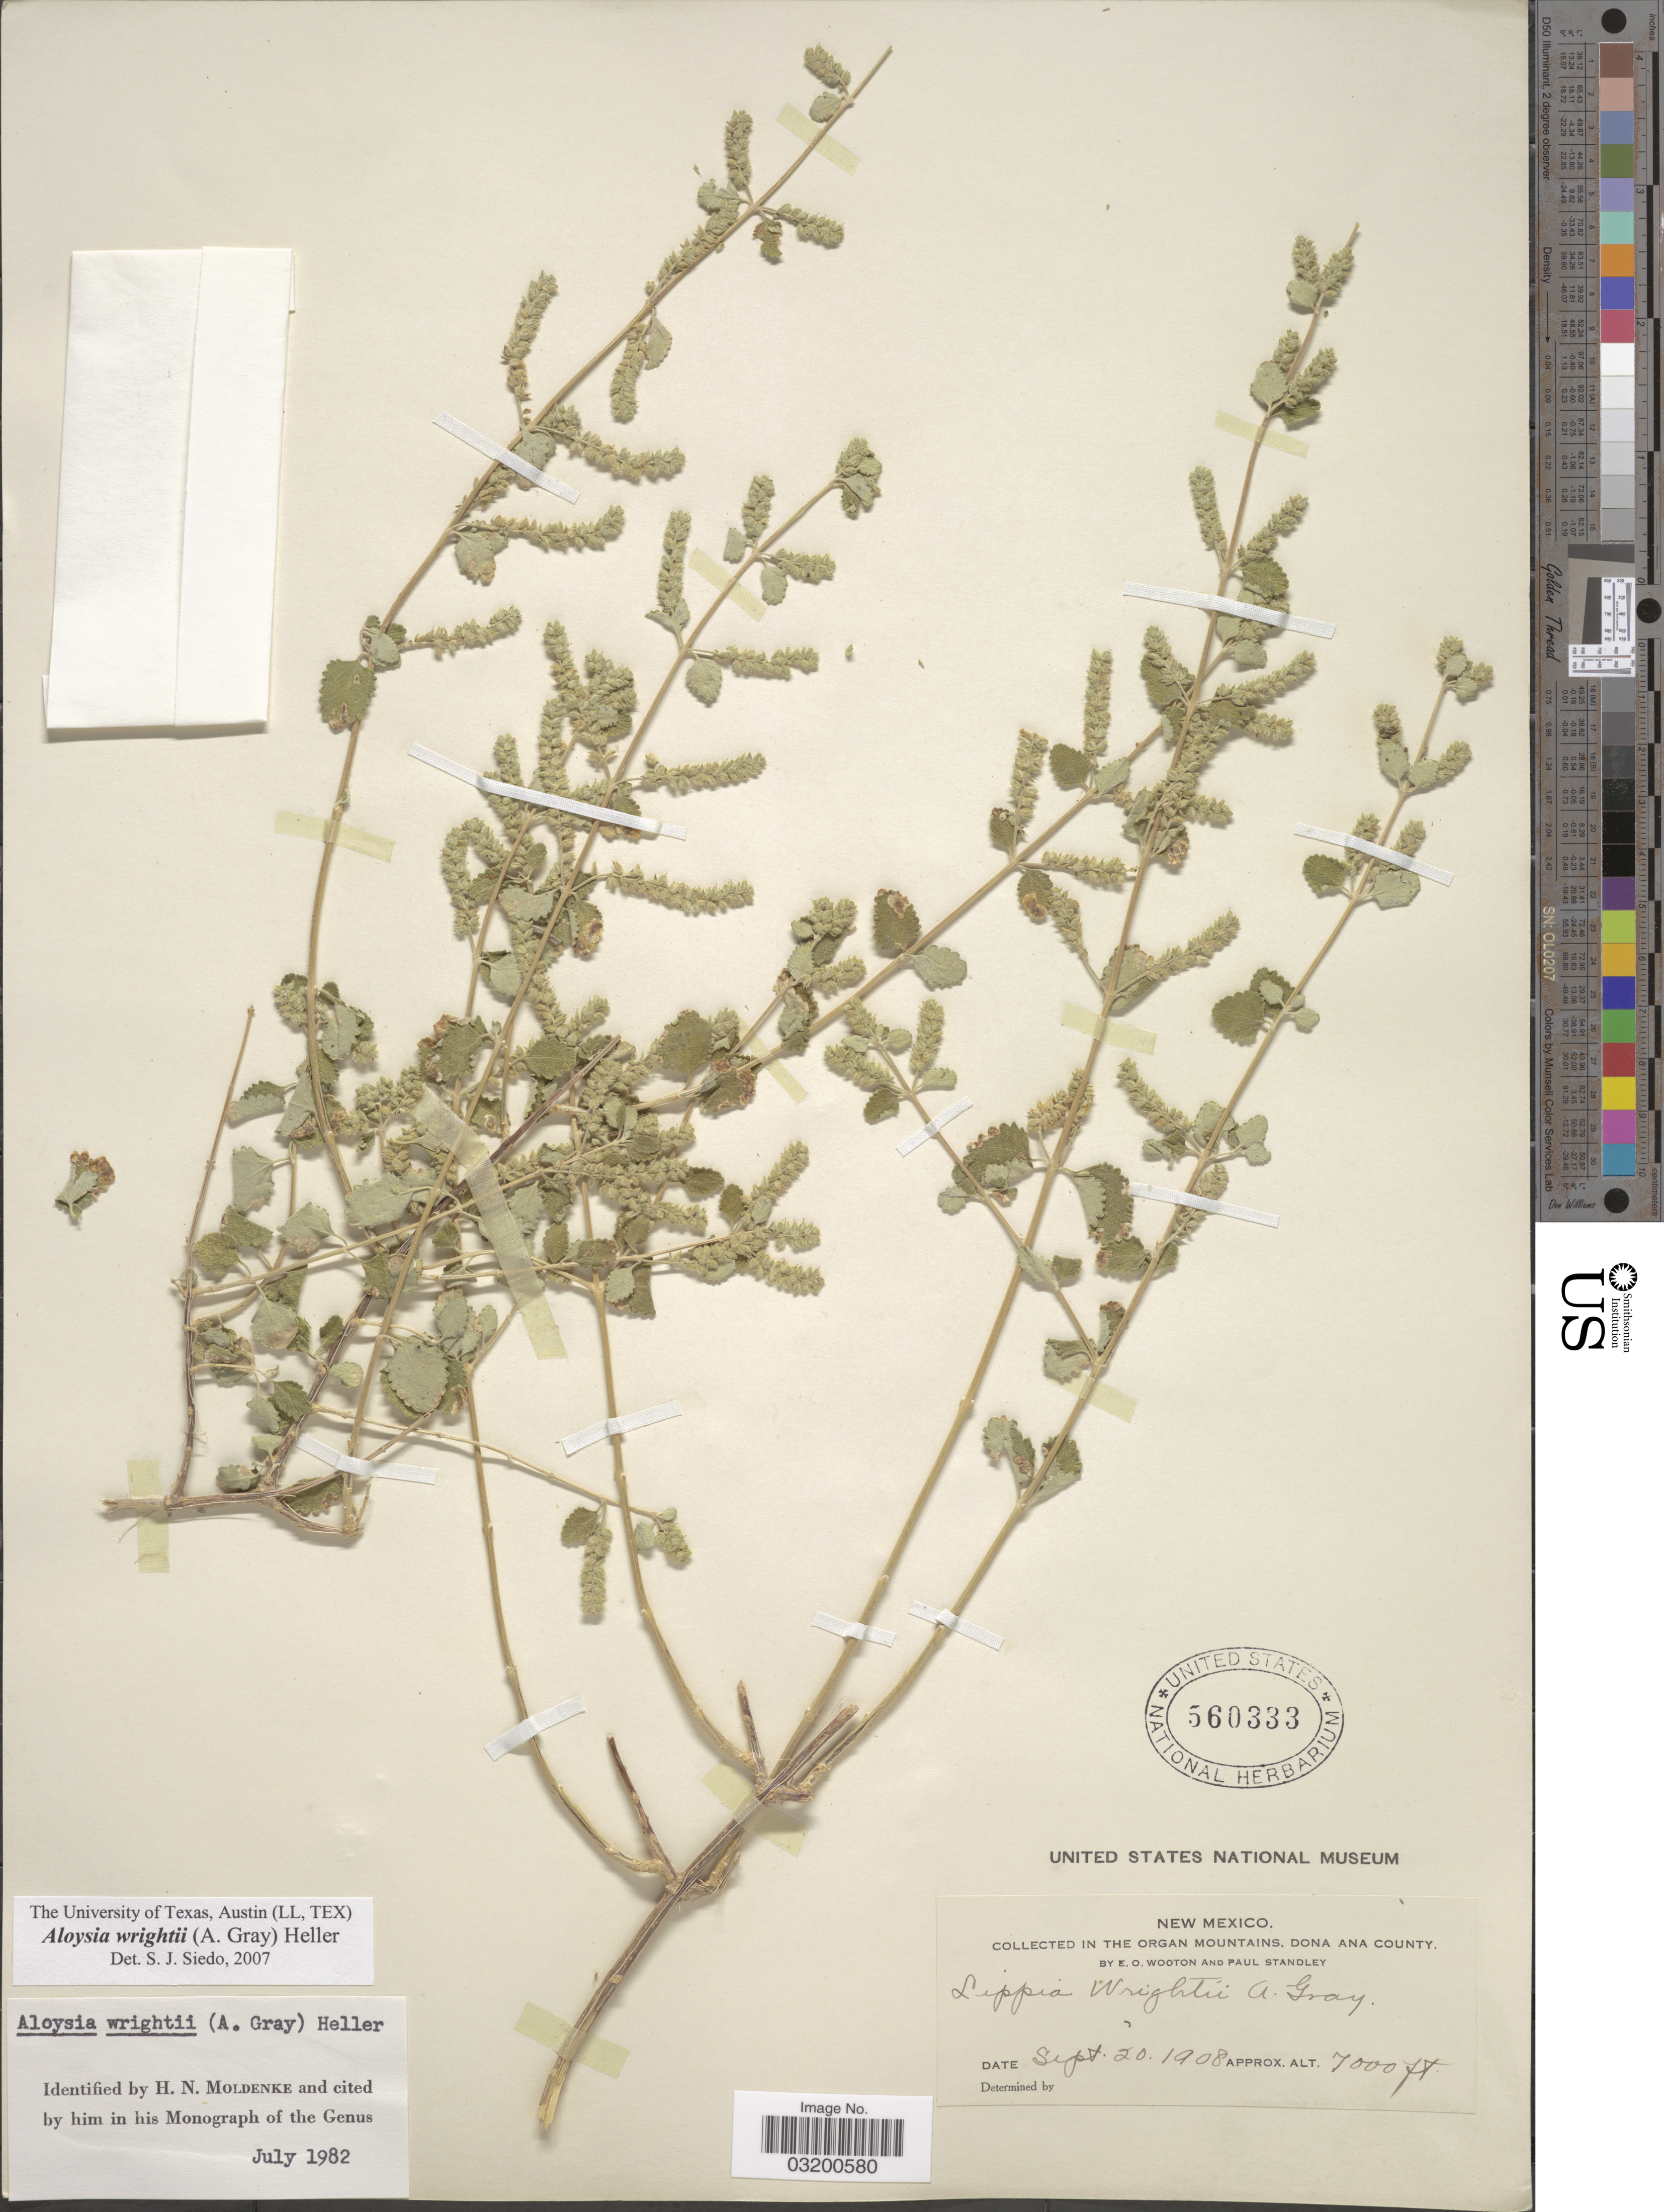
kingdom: Plantae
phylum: Tracheophyta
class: Magnoliopsida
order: Lamiales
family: Verbenaceae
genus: Aloysia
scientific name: Aloysia wrightii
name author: A. Heller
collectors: E. O. Wooton & P. C. Standley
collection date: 1908-09-20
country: United States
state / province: New Mexico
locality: The Organ Mountains, Dona Ana County.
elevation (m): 2134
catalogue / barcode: US 560333